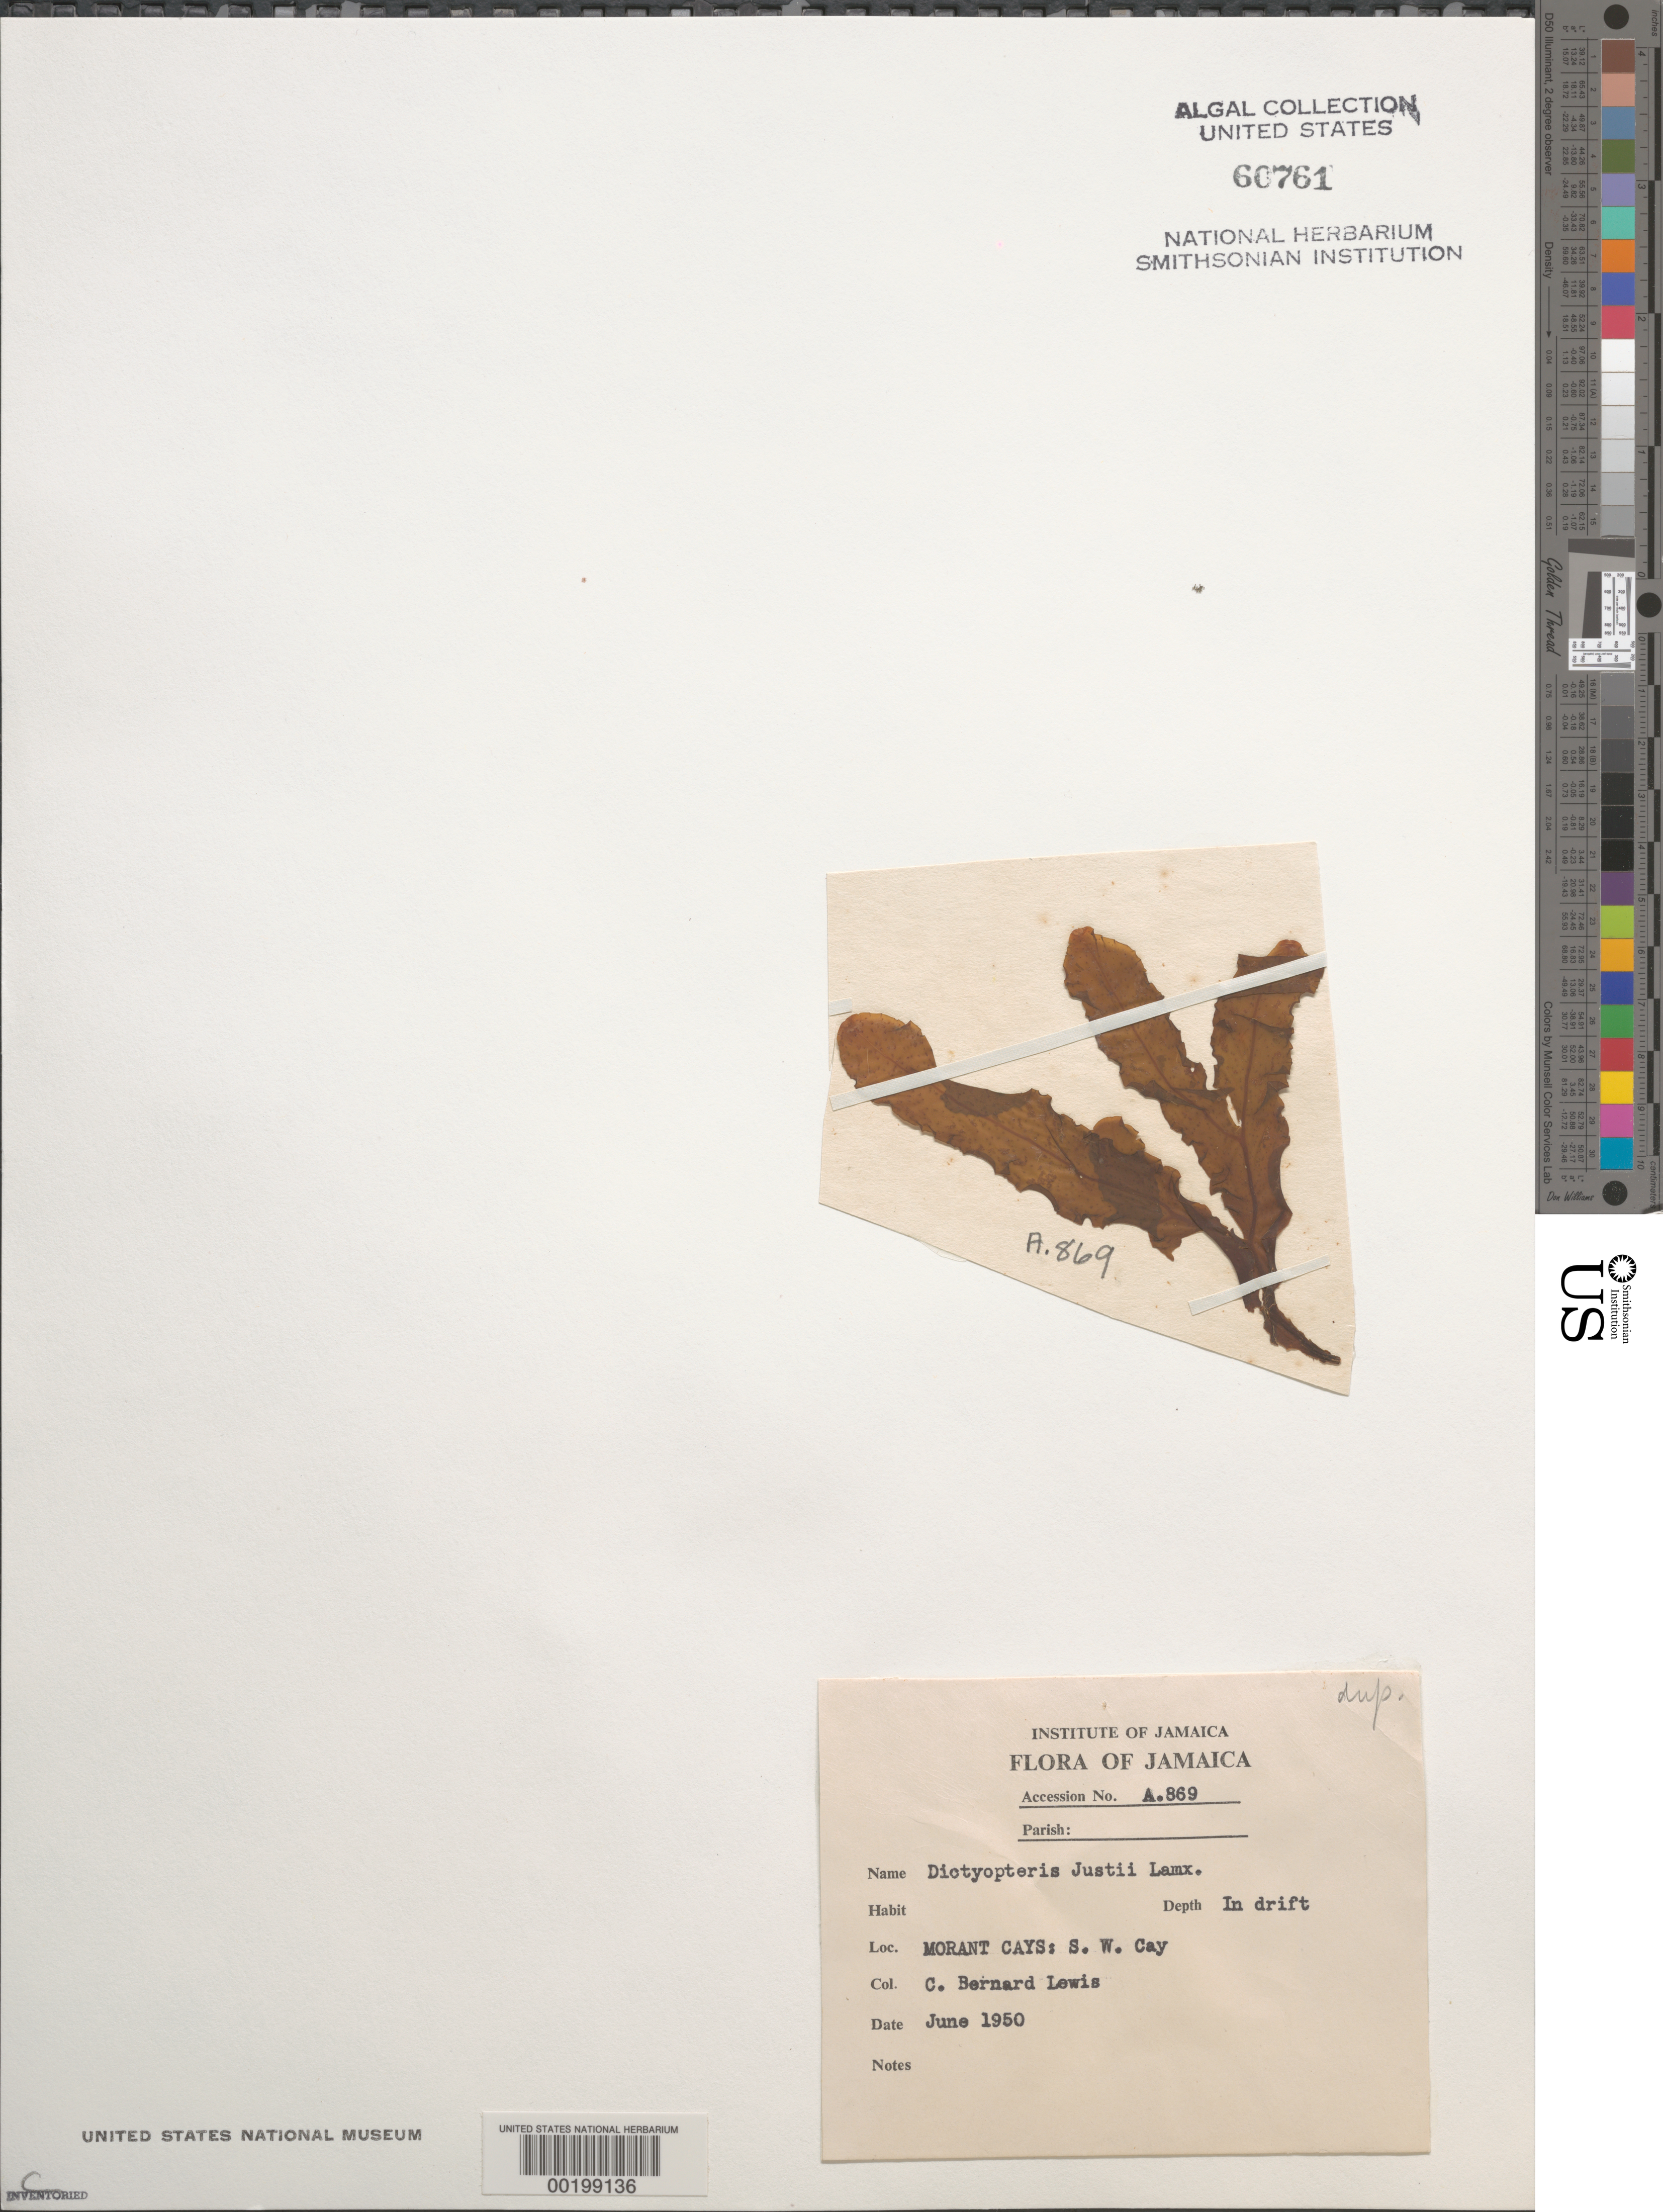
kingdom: Chromista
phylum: Ochrophyta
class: Phaeophyceae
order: Dictyotales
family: Dictyotaceae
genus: Dictyopteris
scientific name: Dictyopteris justii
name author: J.V.Lamouroux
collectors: C. B. Lewis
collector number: A.869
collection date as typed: June 1950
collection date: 1950-06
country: Jamaica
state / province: Morant Cays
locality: SW cay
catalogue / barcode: US 60761